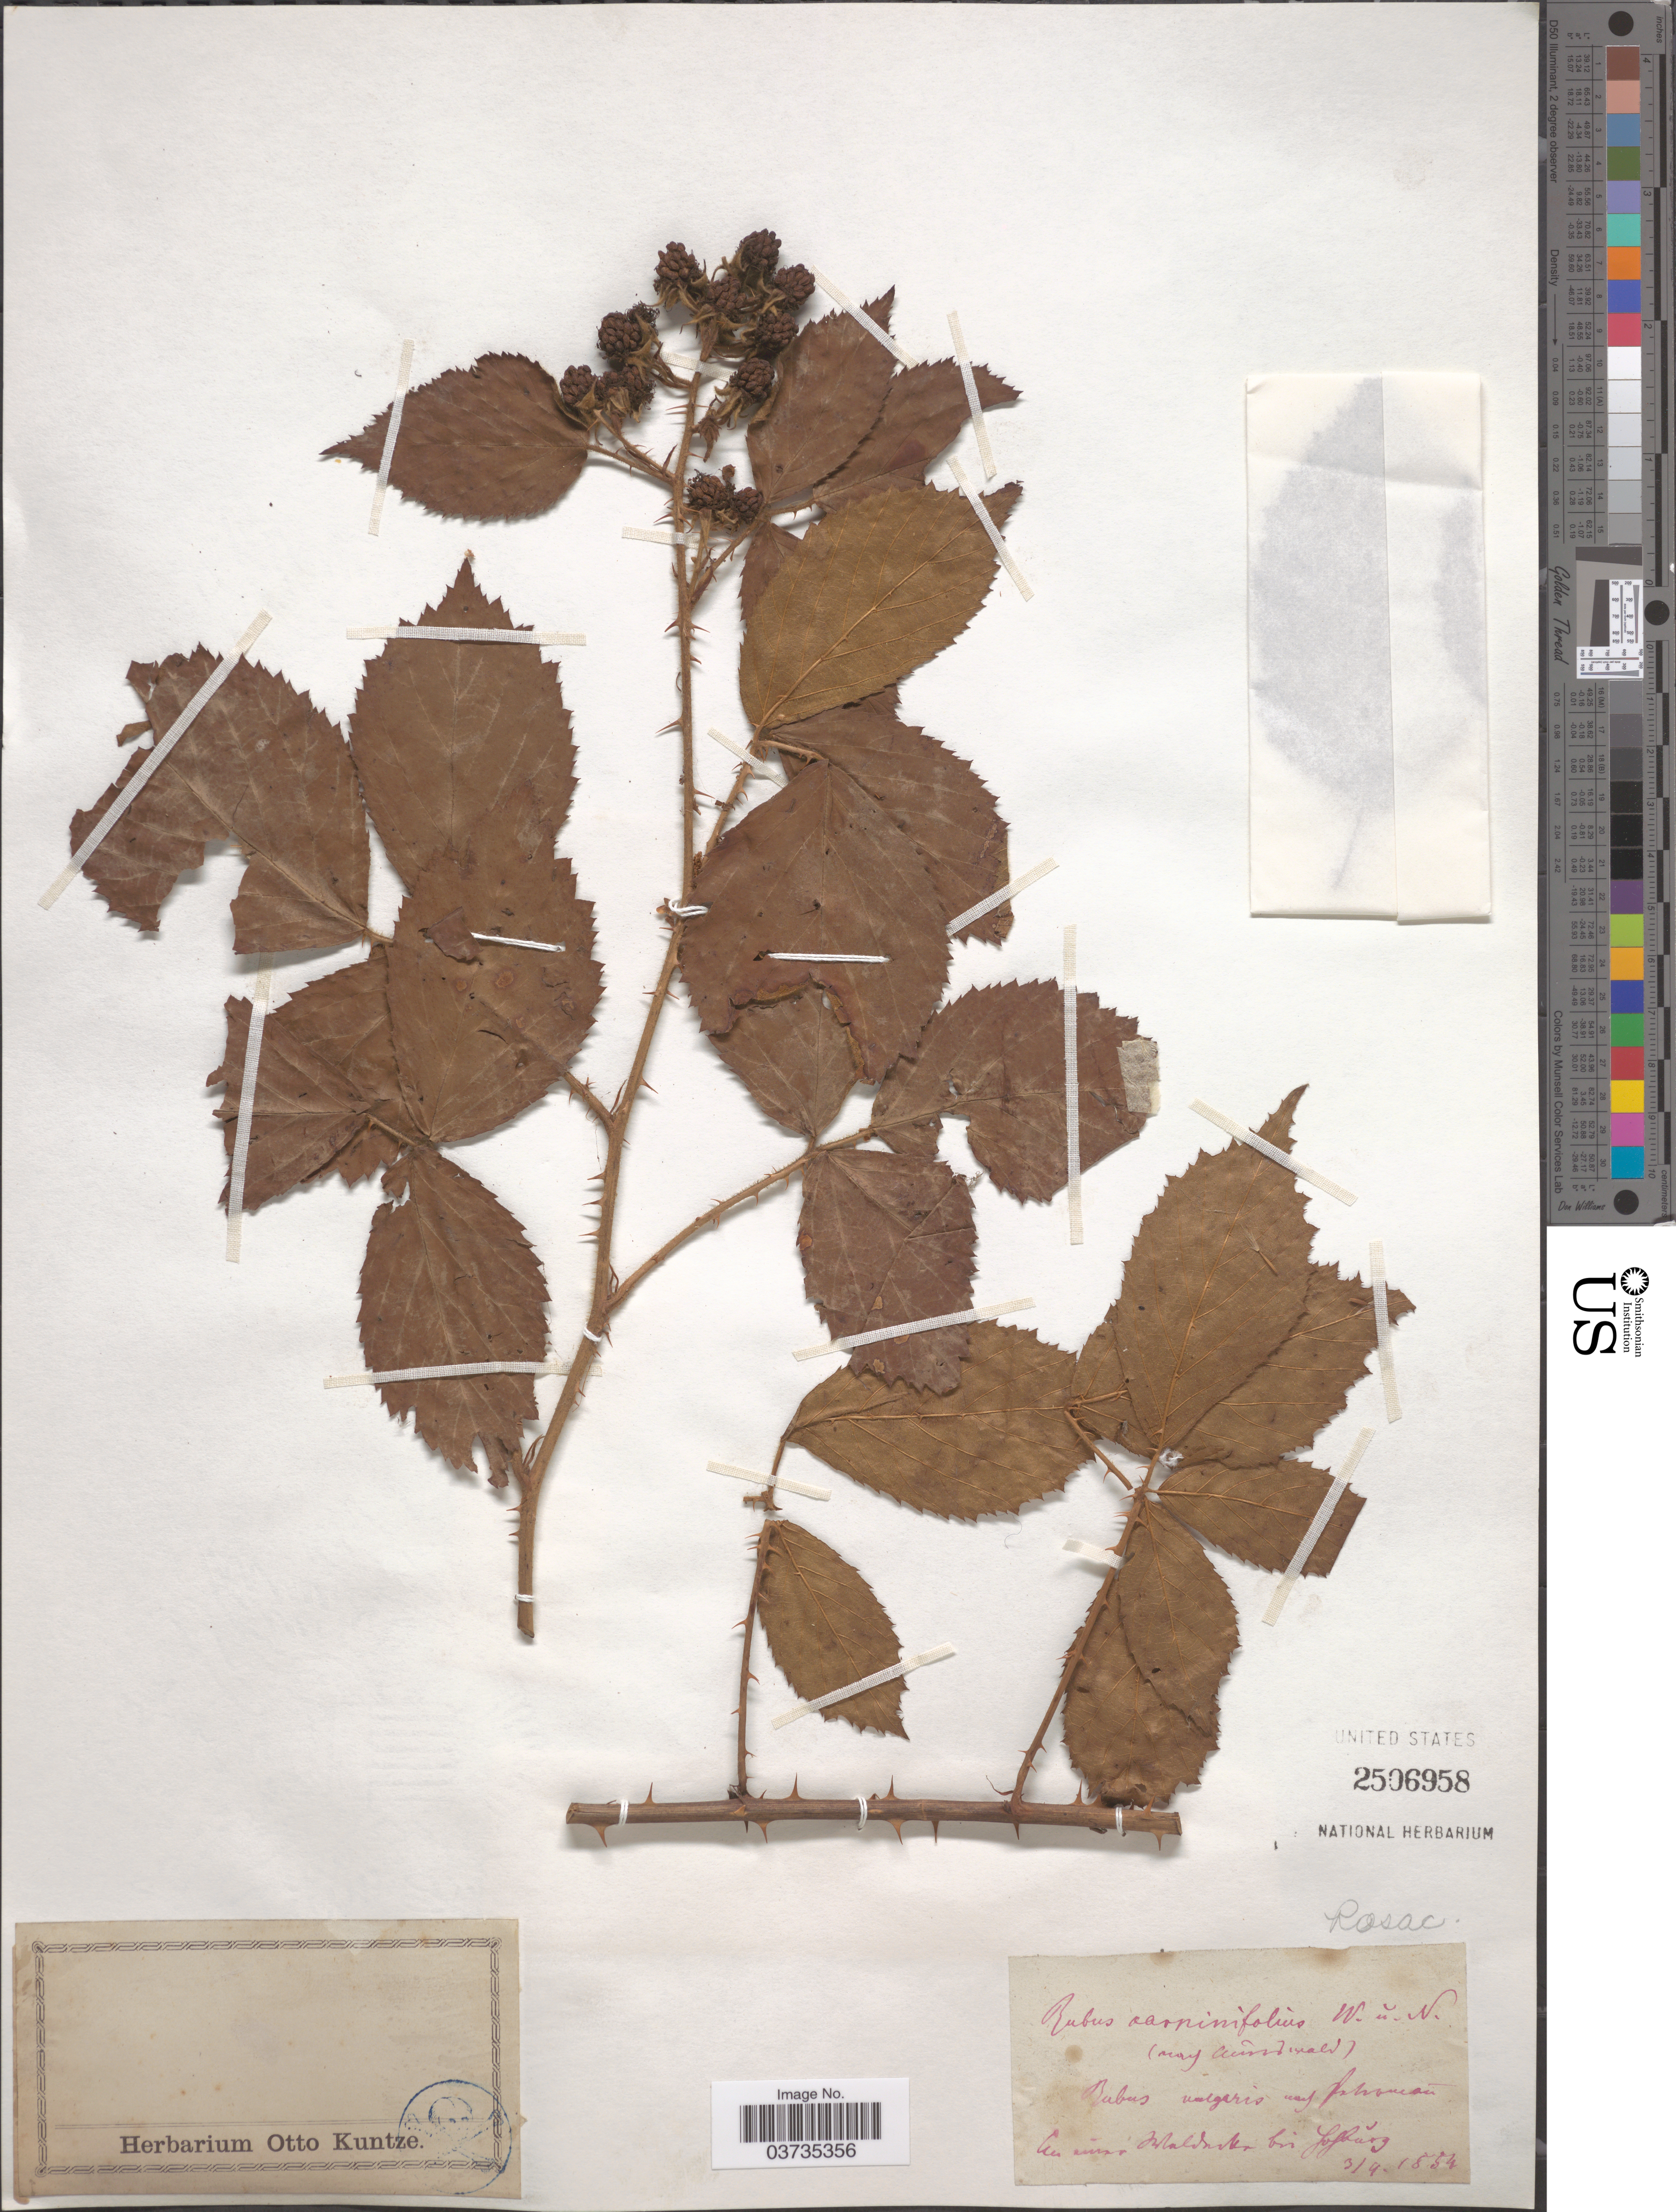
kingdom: Plantae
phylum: Tracheophyta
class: Magnoliopsida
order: Rosales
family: Rosaceae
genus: Rubus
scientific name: Rubus vulgaris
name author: Weihe & Nees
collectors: ex herb. Otto Kuntze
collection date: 1854-09-03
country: Germany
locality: [illegible text] bei Sosburg [interpreted]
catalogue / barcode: US 2506958